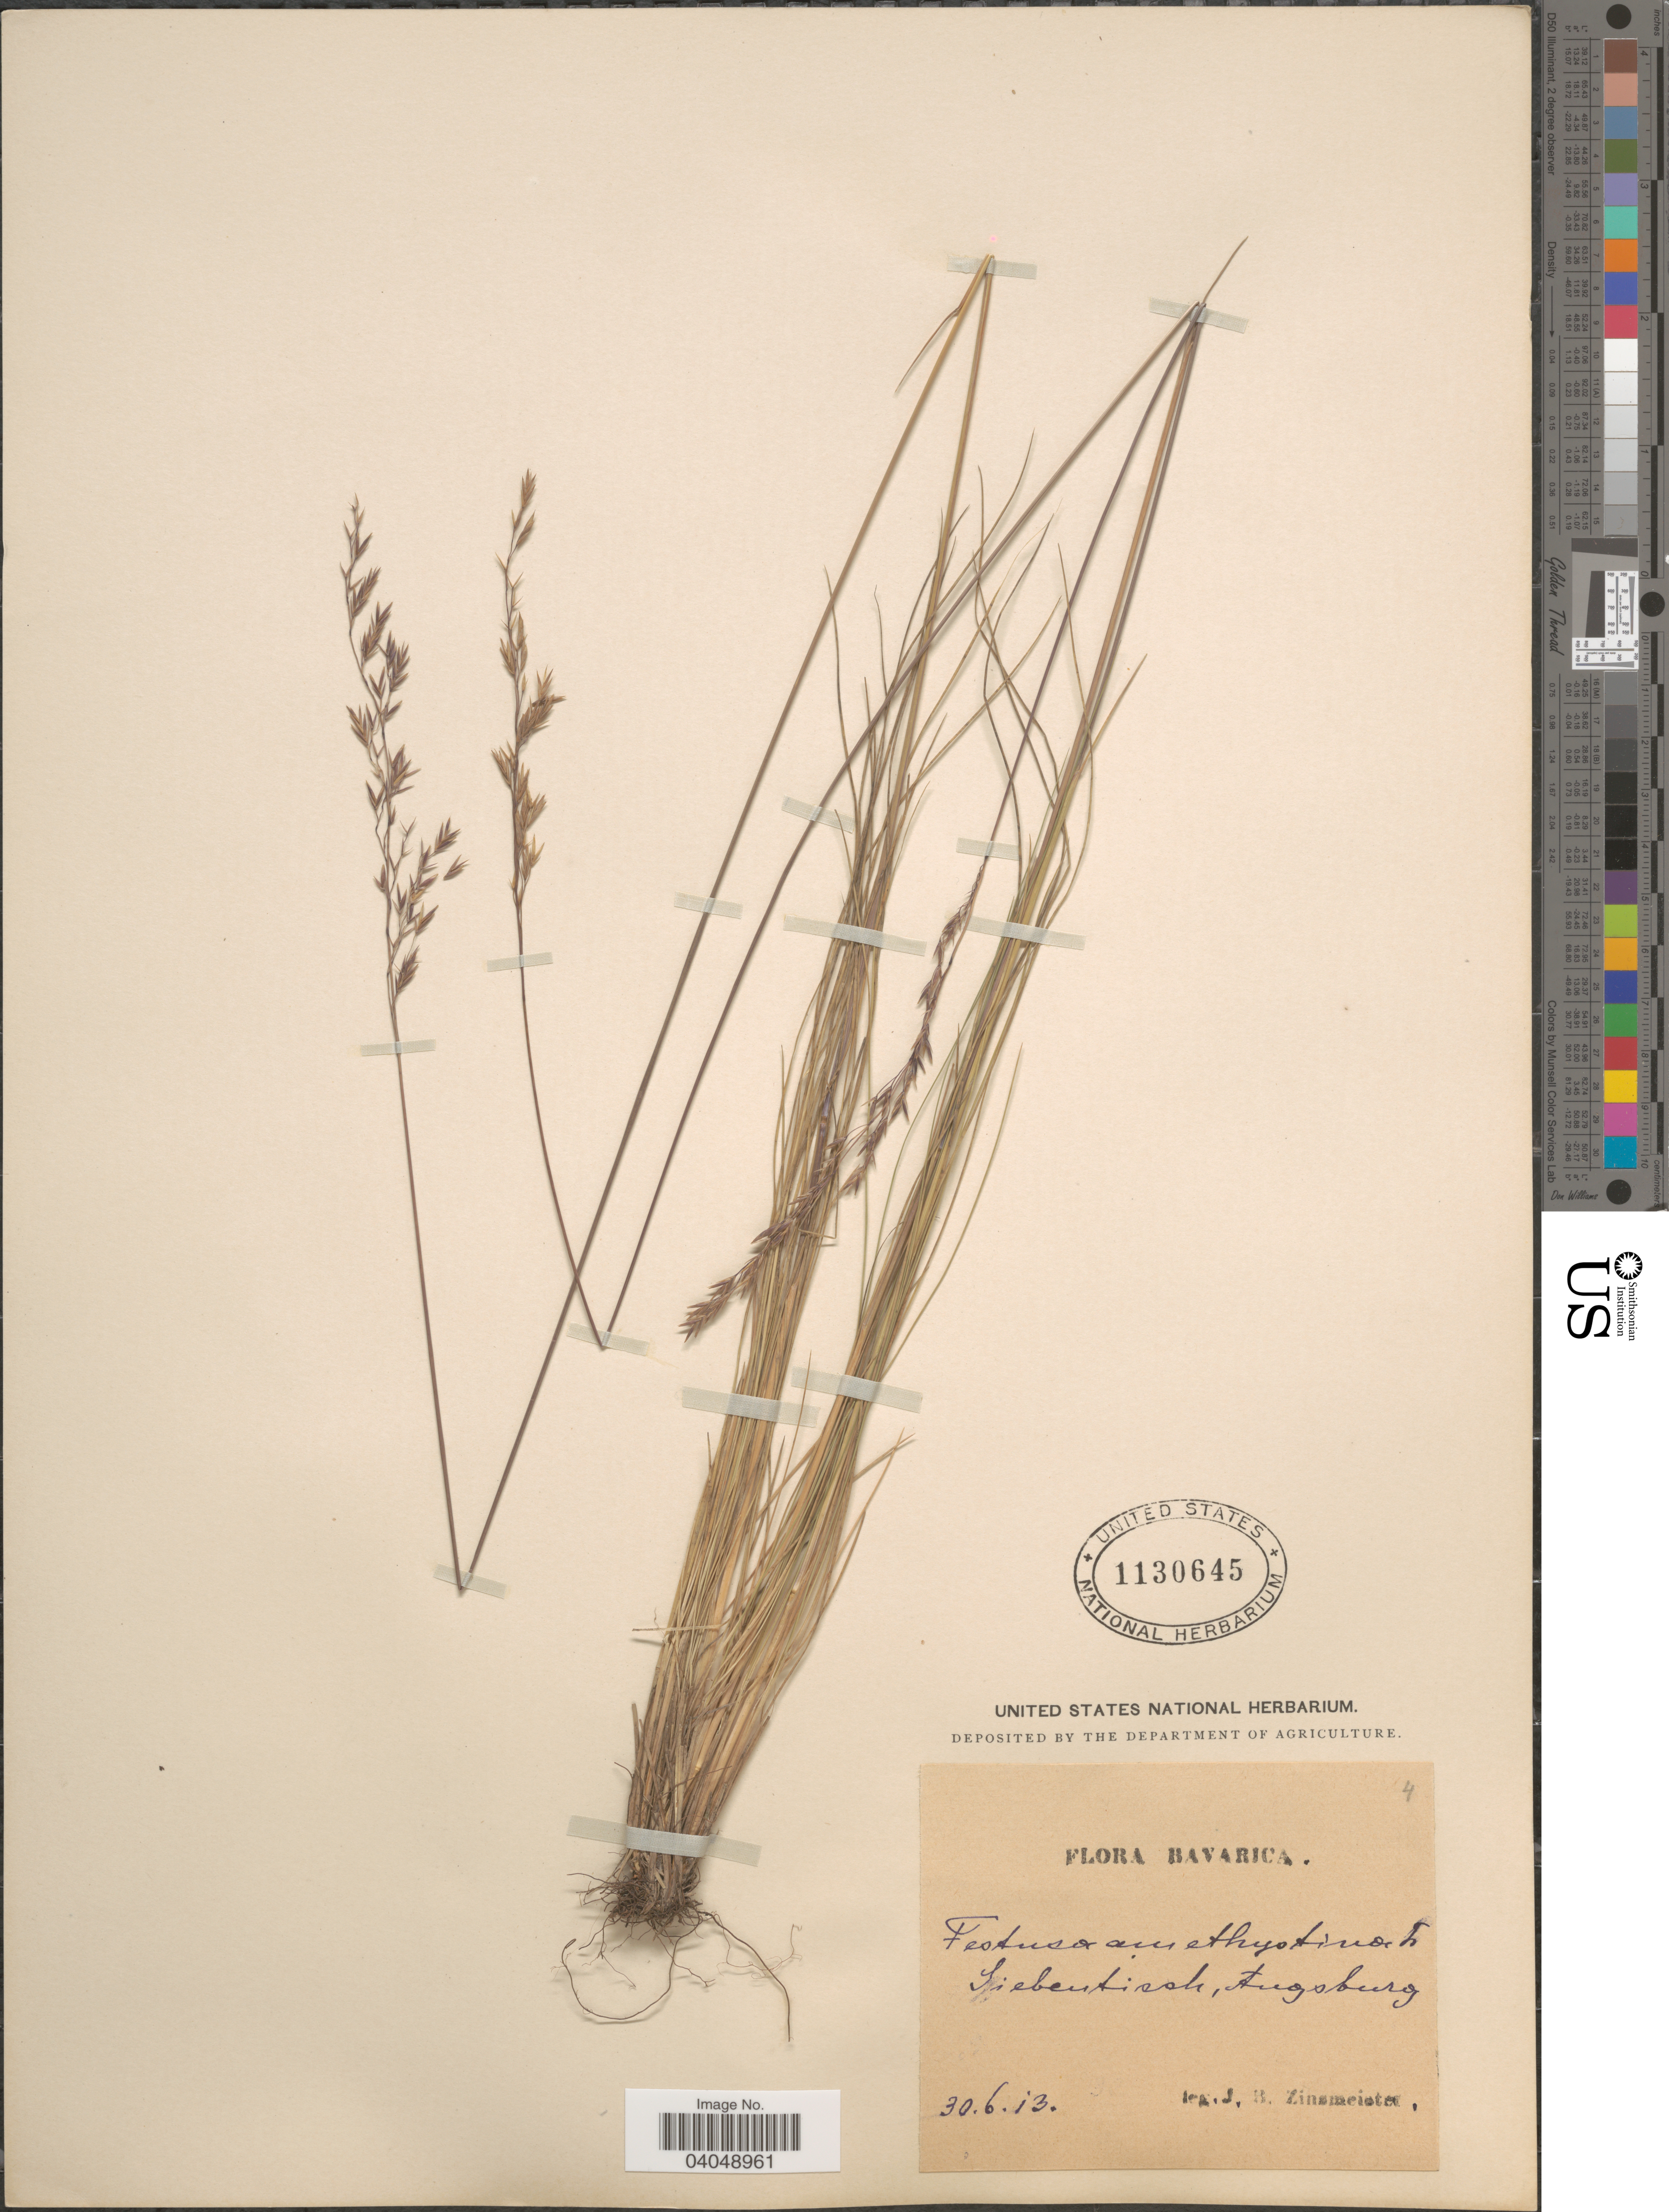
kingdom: Plantae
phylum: Tracheophyta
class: Liliopsida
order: Poales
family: Poaceae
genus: Festuca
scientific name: Festuca amethystina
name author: L.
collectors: J. Zinsmeister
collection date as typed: Transcribed d/m/y: 30/6/13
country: Germany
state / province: Bayern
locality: Bavarica. Siebentisch, Augsburg.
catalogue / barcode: US 1130645